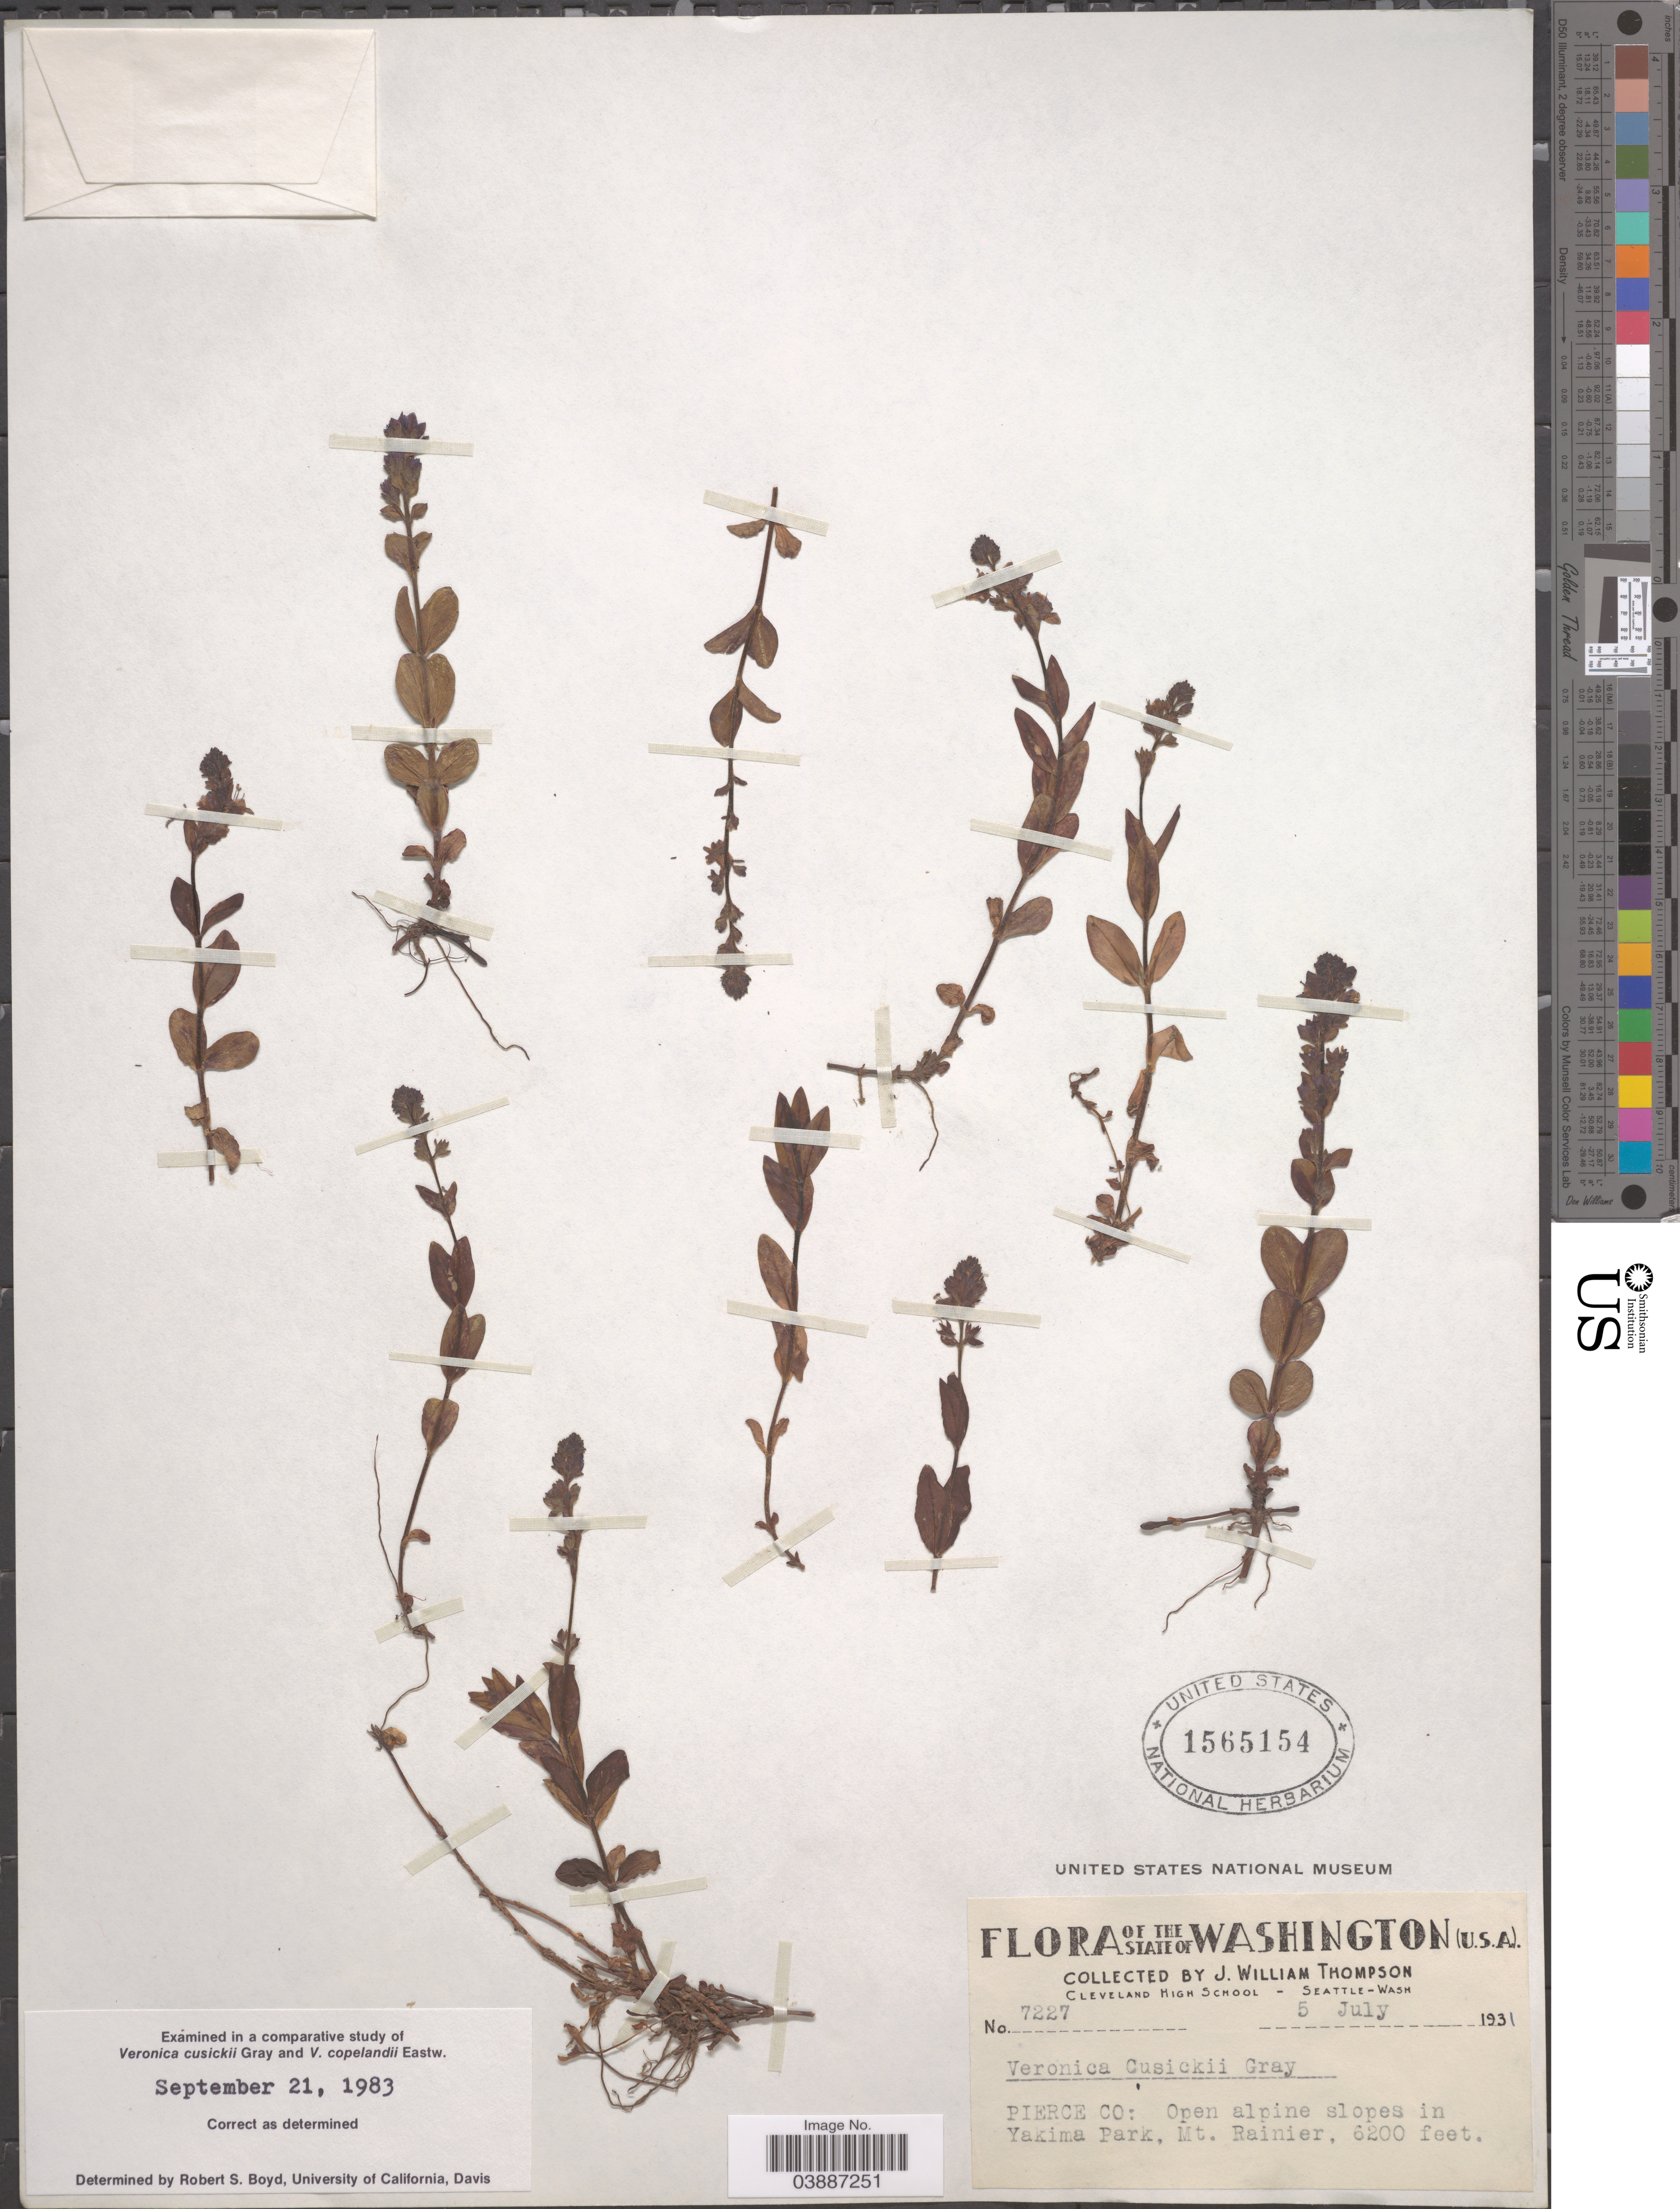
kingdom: Plantae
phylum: Tracheophyta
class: Magnoliopsida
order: Lamiales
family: Plantaginaceae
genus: Veronica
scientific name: Veronica cusickii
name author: A. Gray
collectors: J. W. Thompson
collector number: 7227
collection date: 1931-07-05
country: United States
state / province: Washington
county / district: Yakima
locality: Pierce Co: Open alpine slopes in Yakima Park, Mt. Rainier.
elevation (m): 1890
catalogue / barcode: US 1565154